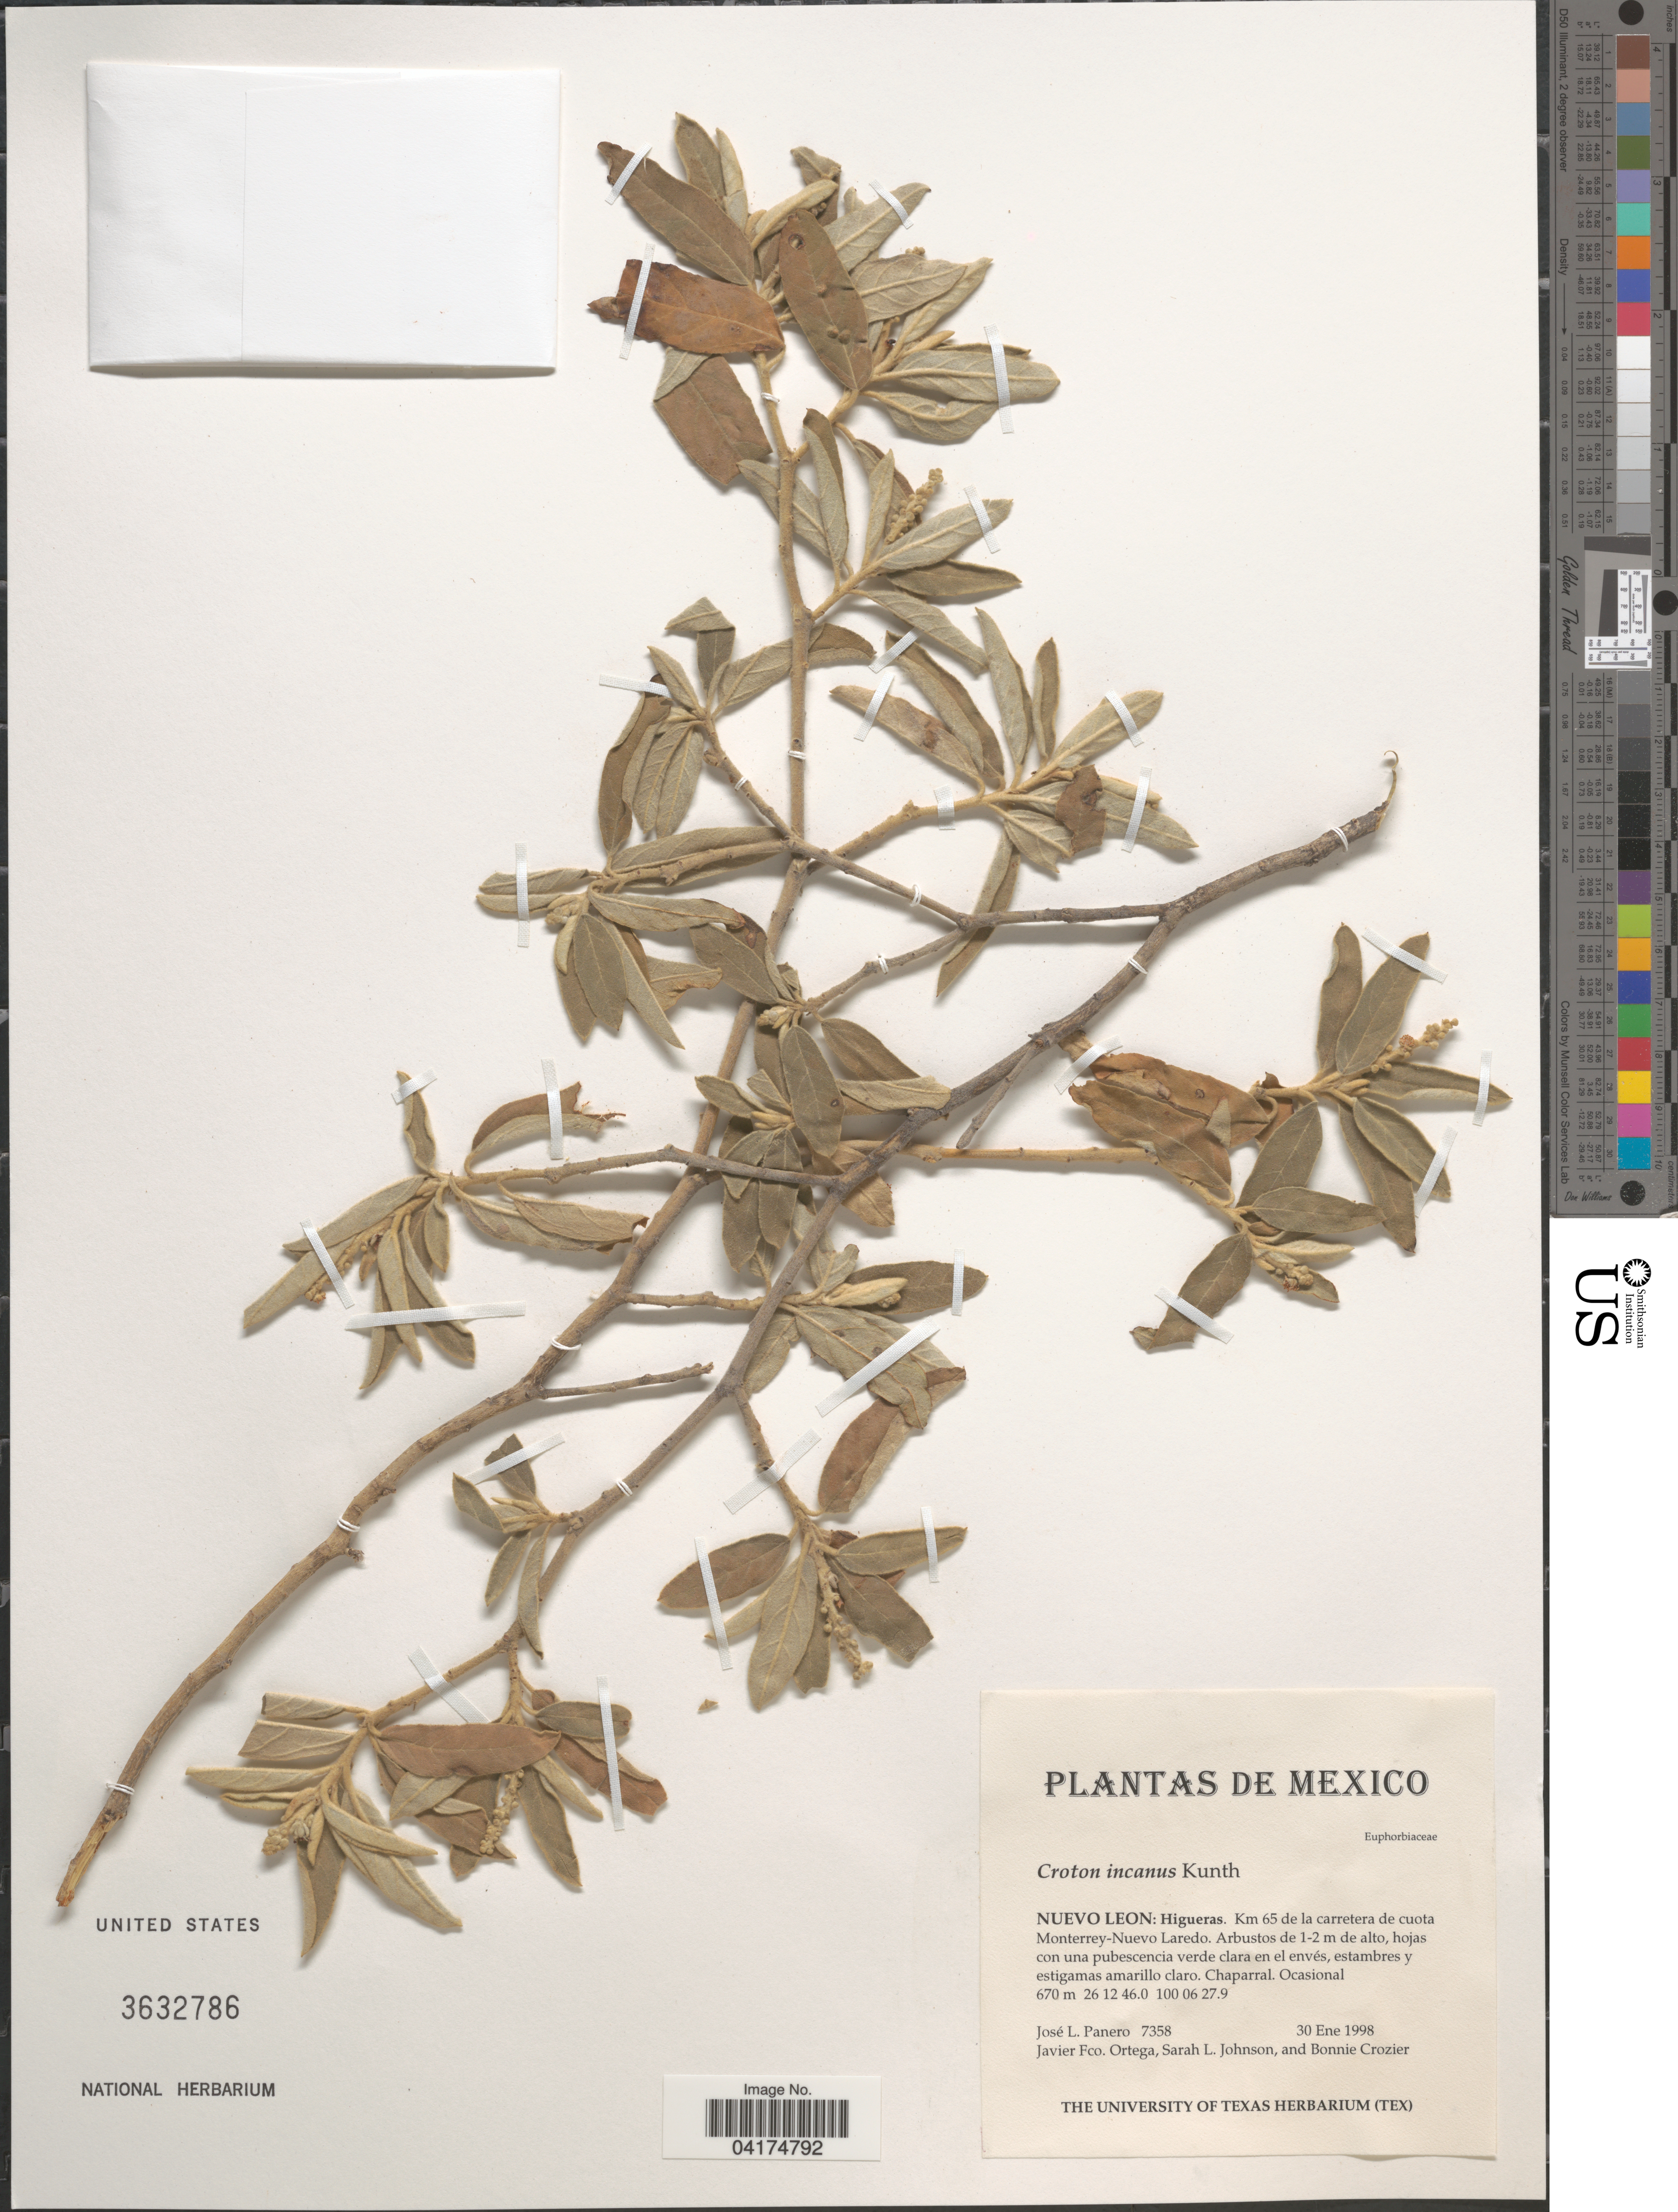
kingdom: Plantae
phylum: Tracheophyta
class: Magnoliopsida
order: Malpighiales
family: Euphorbiaceae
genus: Croton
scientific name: Croton incanus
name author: Kunth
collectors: J. L. Panero, J. Ortega, S. Johnson & B. Crozier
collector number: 7358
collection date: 1998-01-30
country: Mexico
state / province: Nuevo León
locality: Higueras. Km 65 de la carretera de cuota Monterrey-Nuevo Laredo.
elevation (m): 670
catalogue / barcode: US 3632786